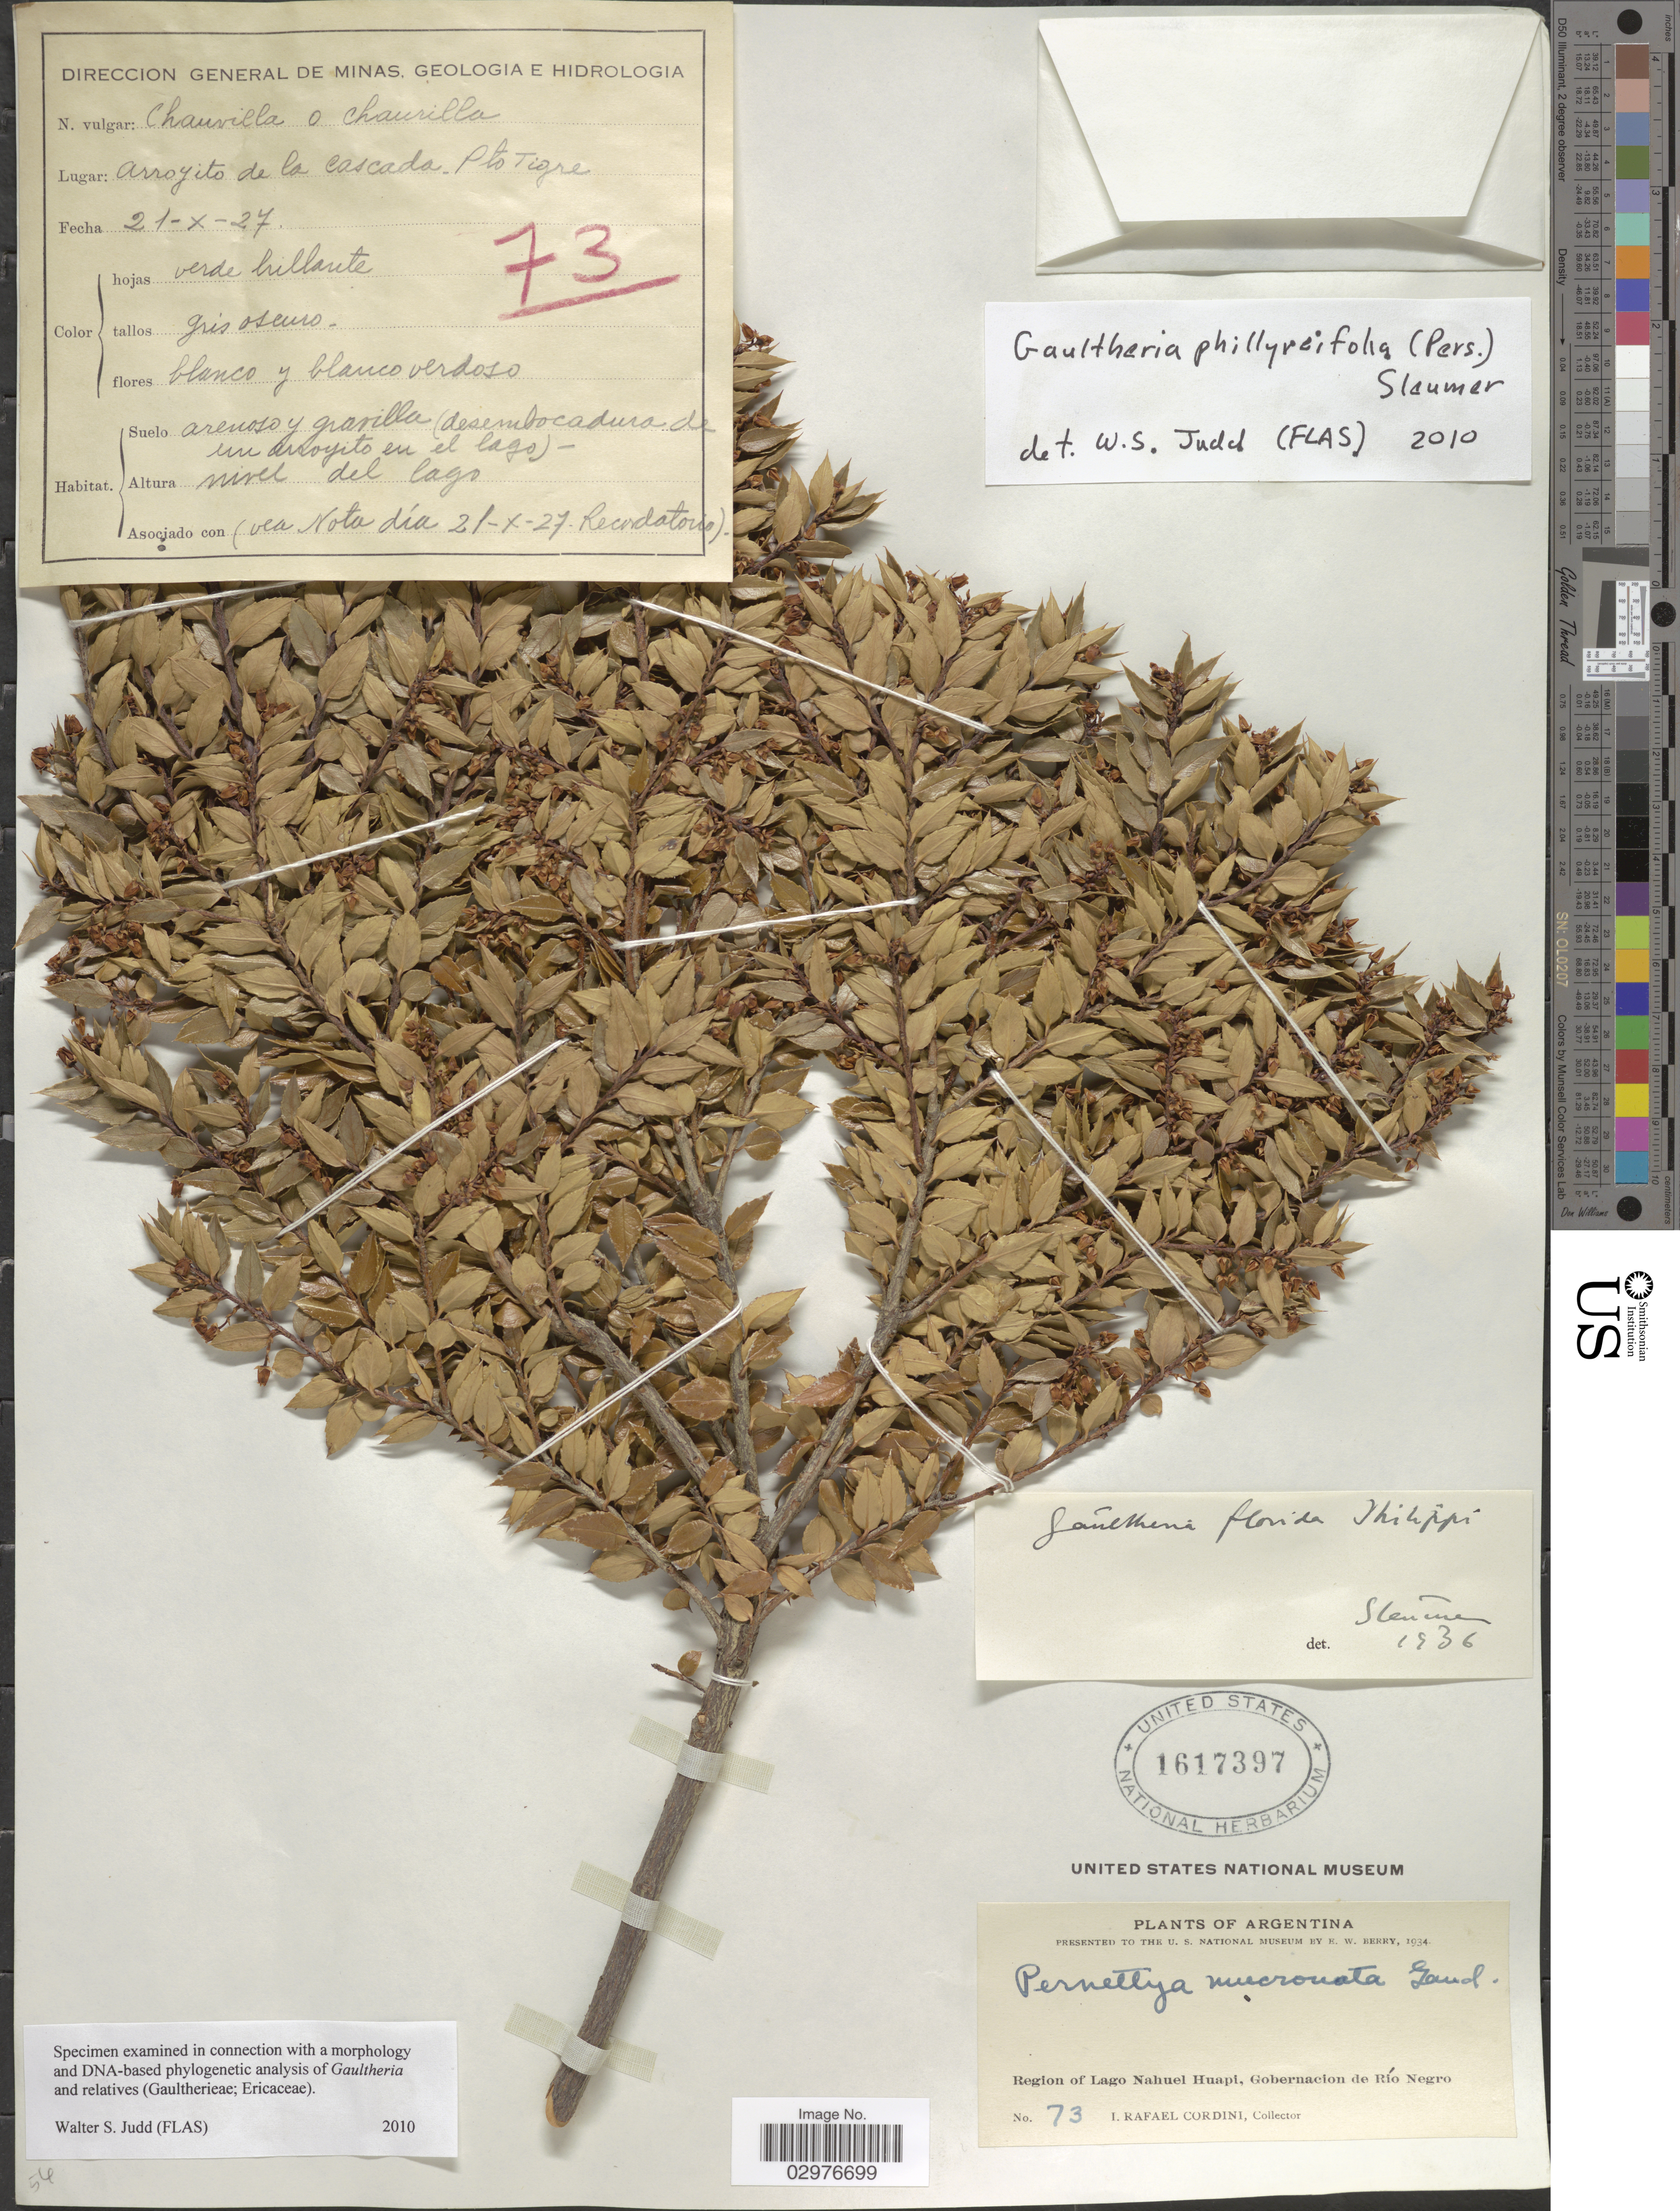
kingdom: Plantae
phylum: Tracheophyta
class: Magnoliopsida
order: Ericales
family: Ericaceae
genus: Gaultheria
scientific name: Gaultheria phillyreifolia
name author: (Pers.) Sleumer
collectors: I. Cordini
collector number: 73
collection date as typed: Transcribed d/m/y: 21/10/27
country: Argentina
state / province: Rio Negro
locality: Region of Lago Nahuel Huapi, Gobernacion de Río Negro. Arroyita de la cascada. Pto Tigre.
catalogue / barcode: US 1617397